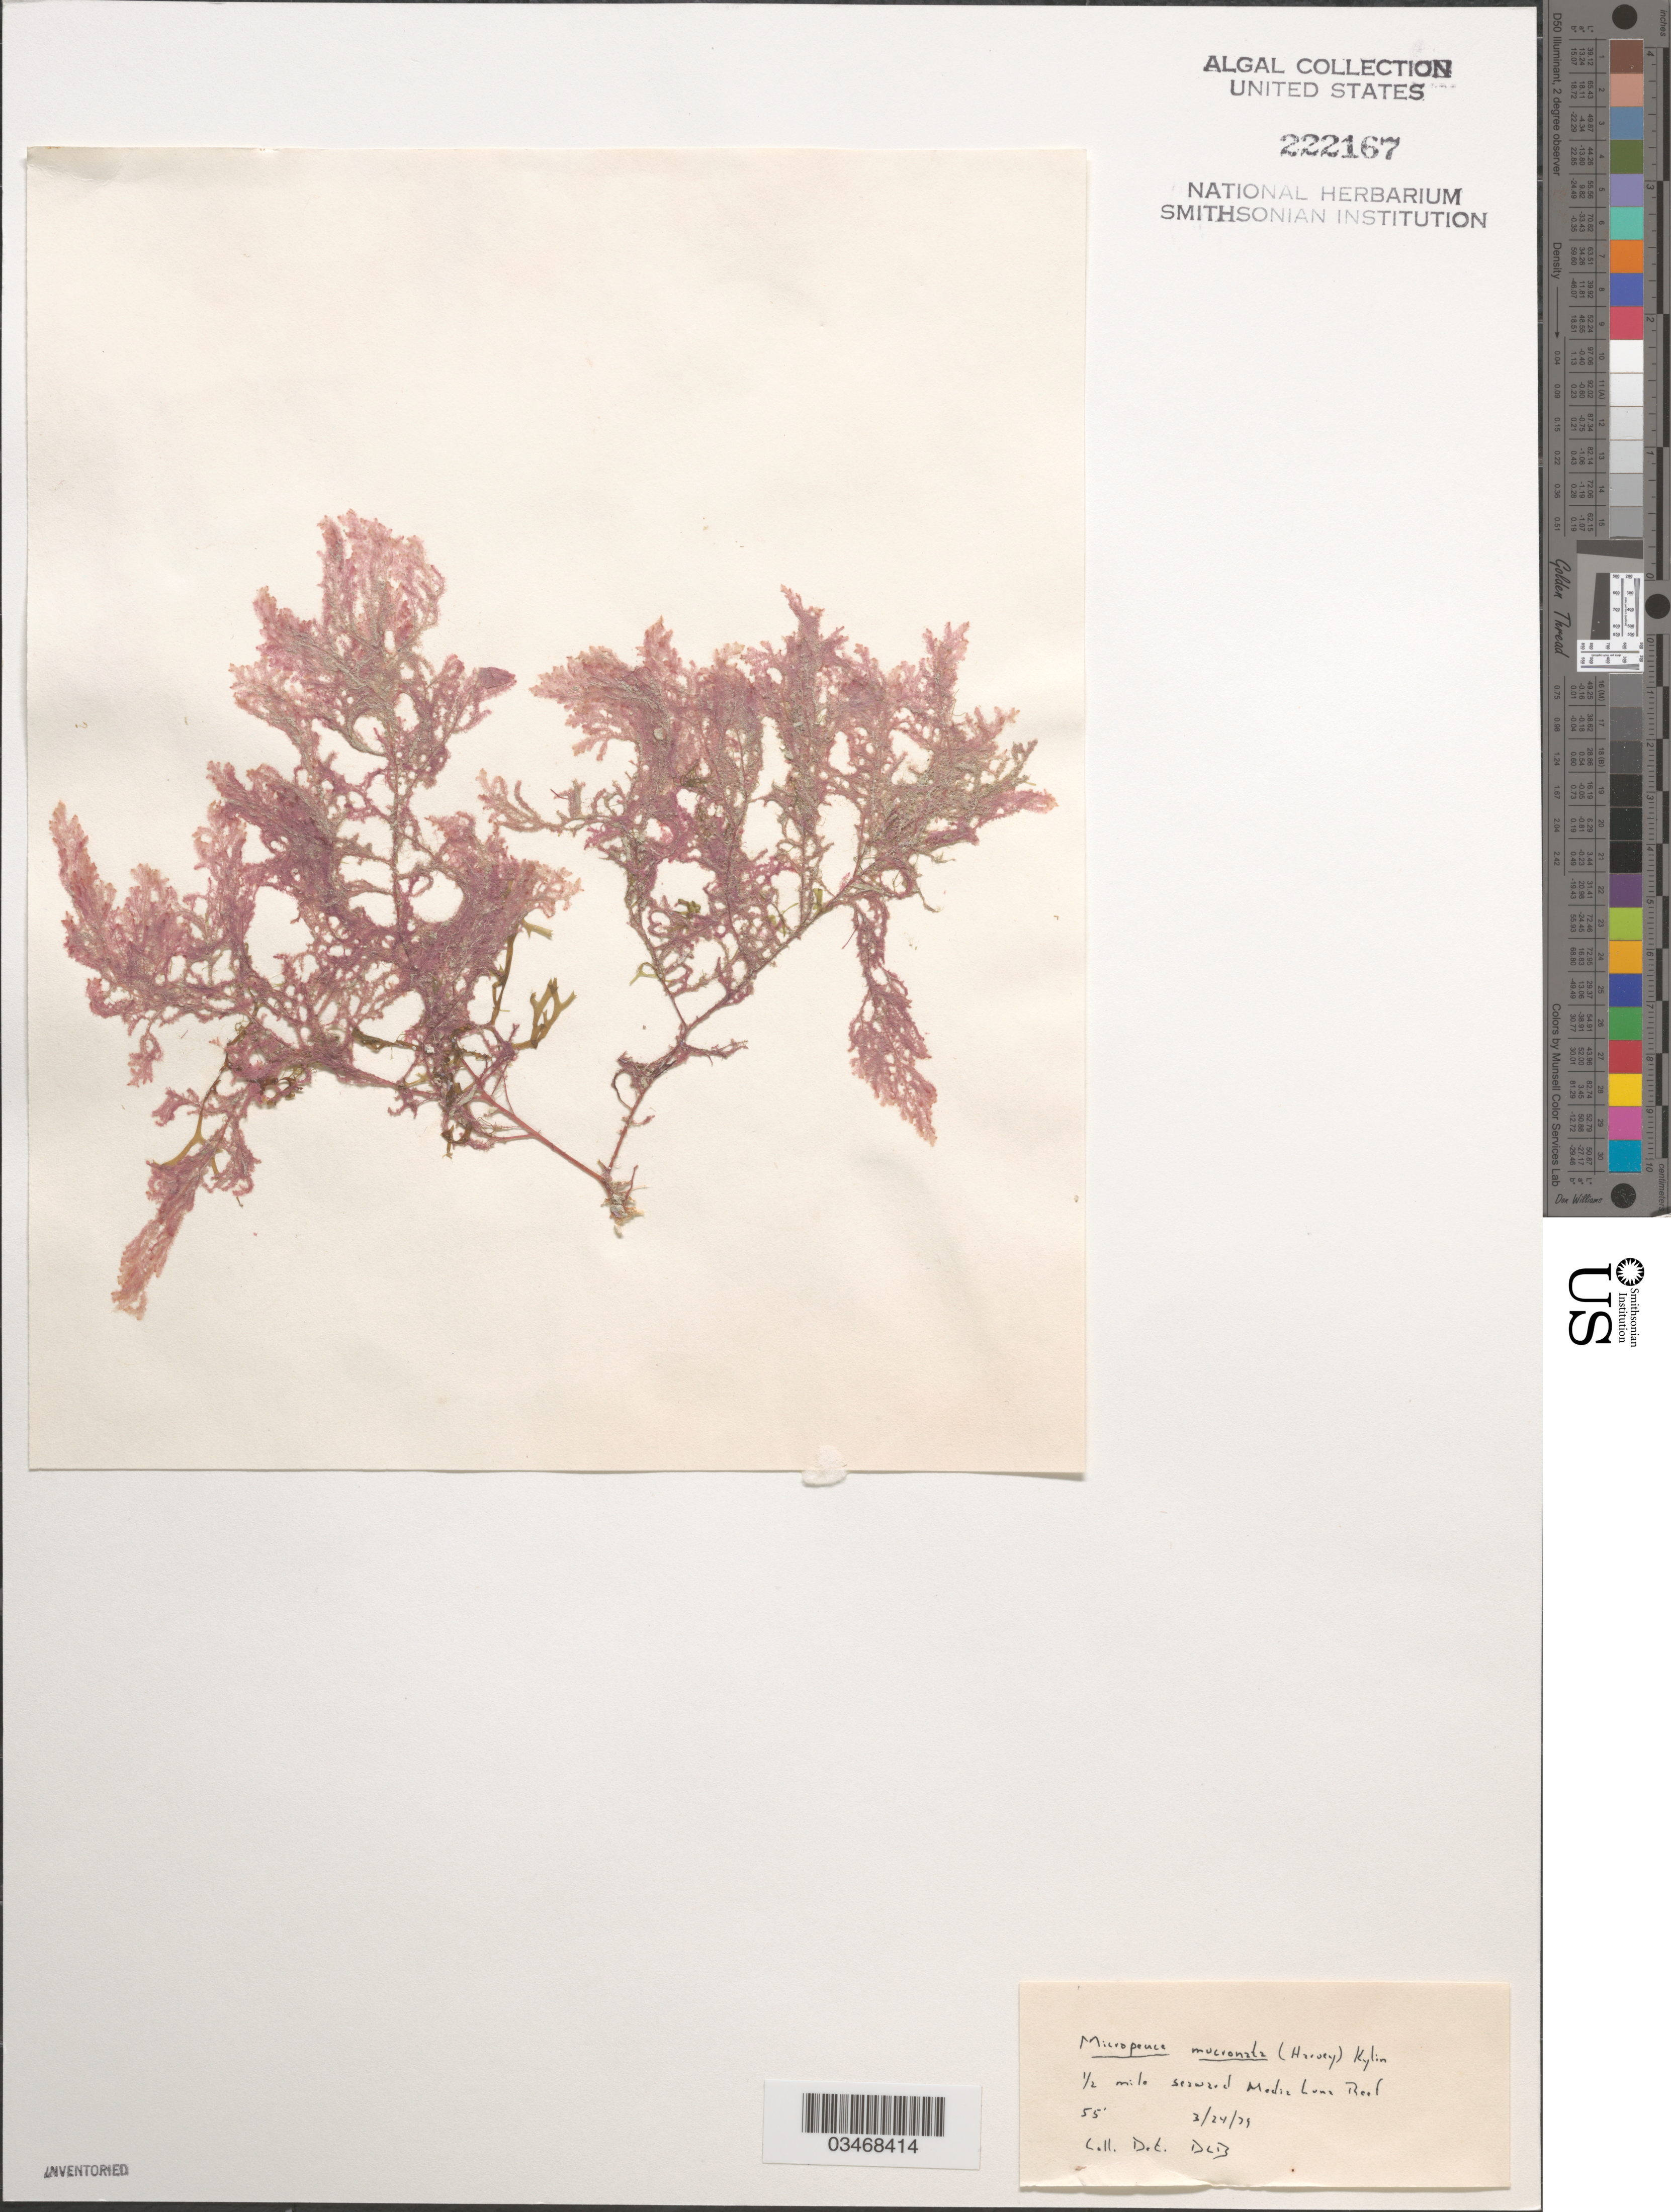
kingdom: Plantae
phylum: Rhodophyta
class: Florideophyceae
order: Ceramiales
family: Rhodomelaceae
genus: Micropeuce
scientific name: Micropeuce mucronata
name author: (Harv.) Kylin ex M.J. Wynne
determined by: Ballantine, D. L.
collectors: D.L. Ballantine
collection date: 1979-03-24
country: Puerto Rico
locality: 1/2 mile seaward Media Luna Reef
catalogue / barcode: US 222167